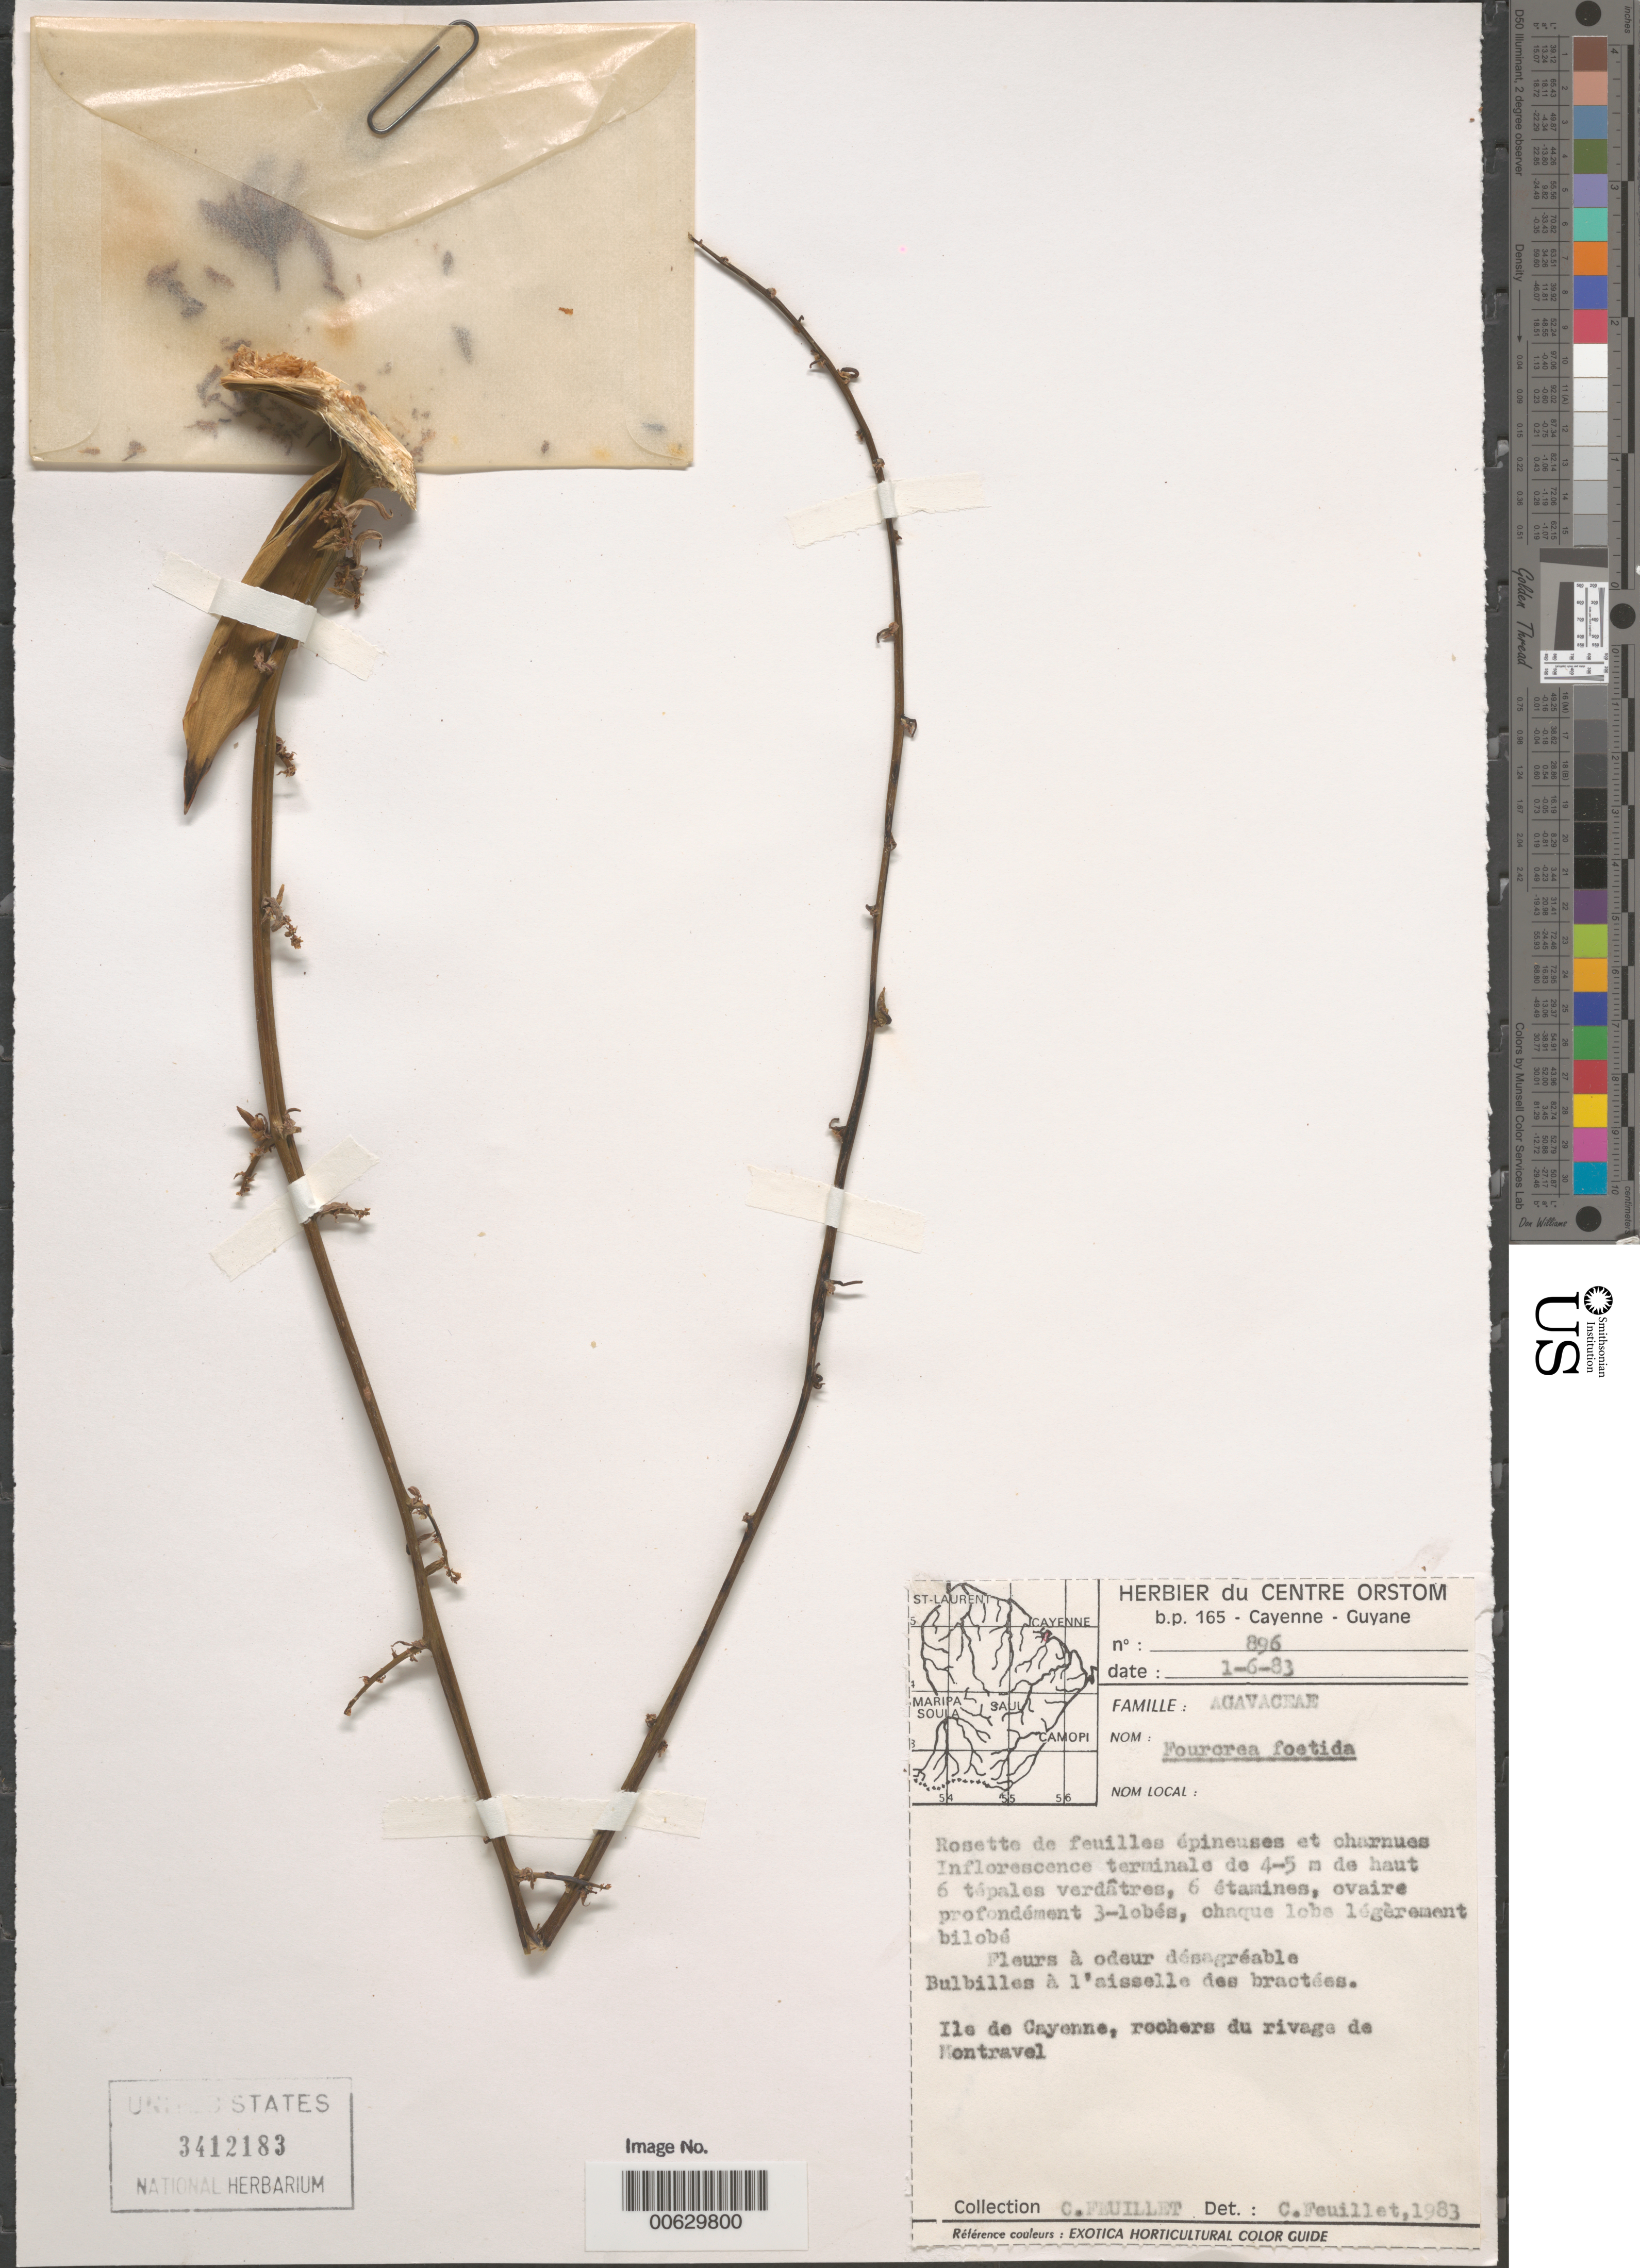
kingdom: Plantae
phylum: Tracheophyta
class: Liliopsida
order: Asparagales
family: Asparagaceae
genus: Furcraea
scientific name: Furcraea foetida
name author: (L.) Haw.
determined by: DeFilipps, R. A.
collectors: C. Feuillet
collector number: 896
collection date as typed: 1-Jun-83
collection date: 1983-06-01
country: French Guiana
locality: Ile de Cayenne, du rivage de Montravel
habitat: Rocks on shore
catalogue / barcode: US 3412183